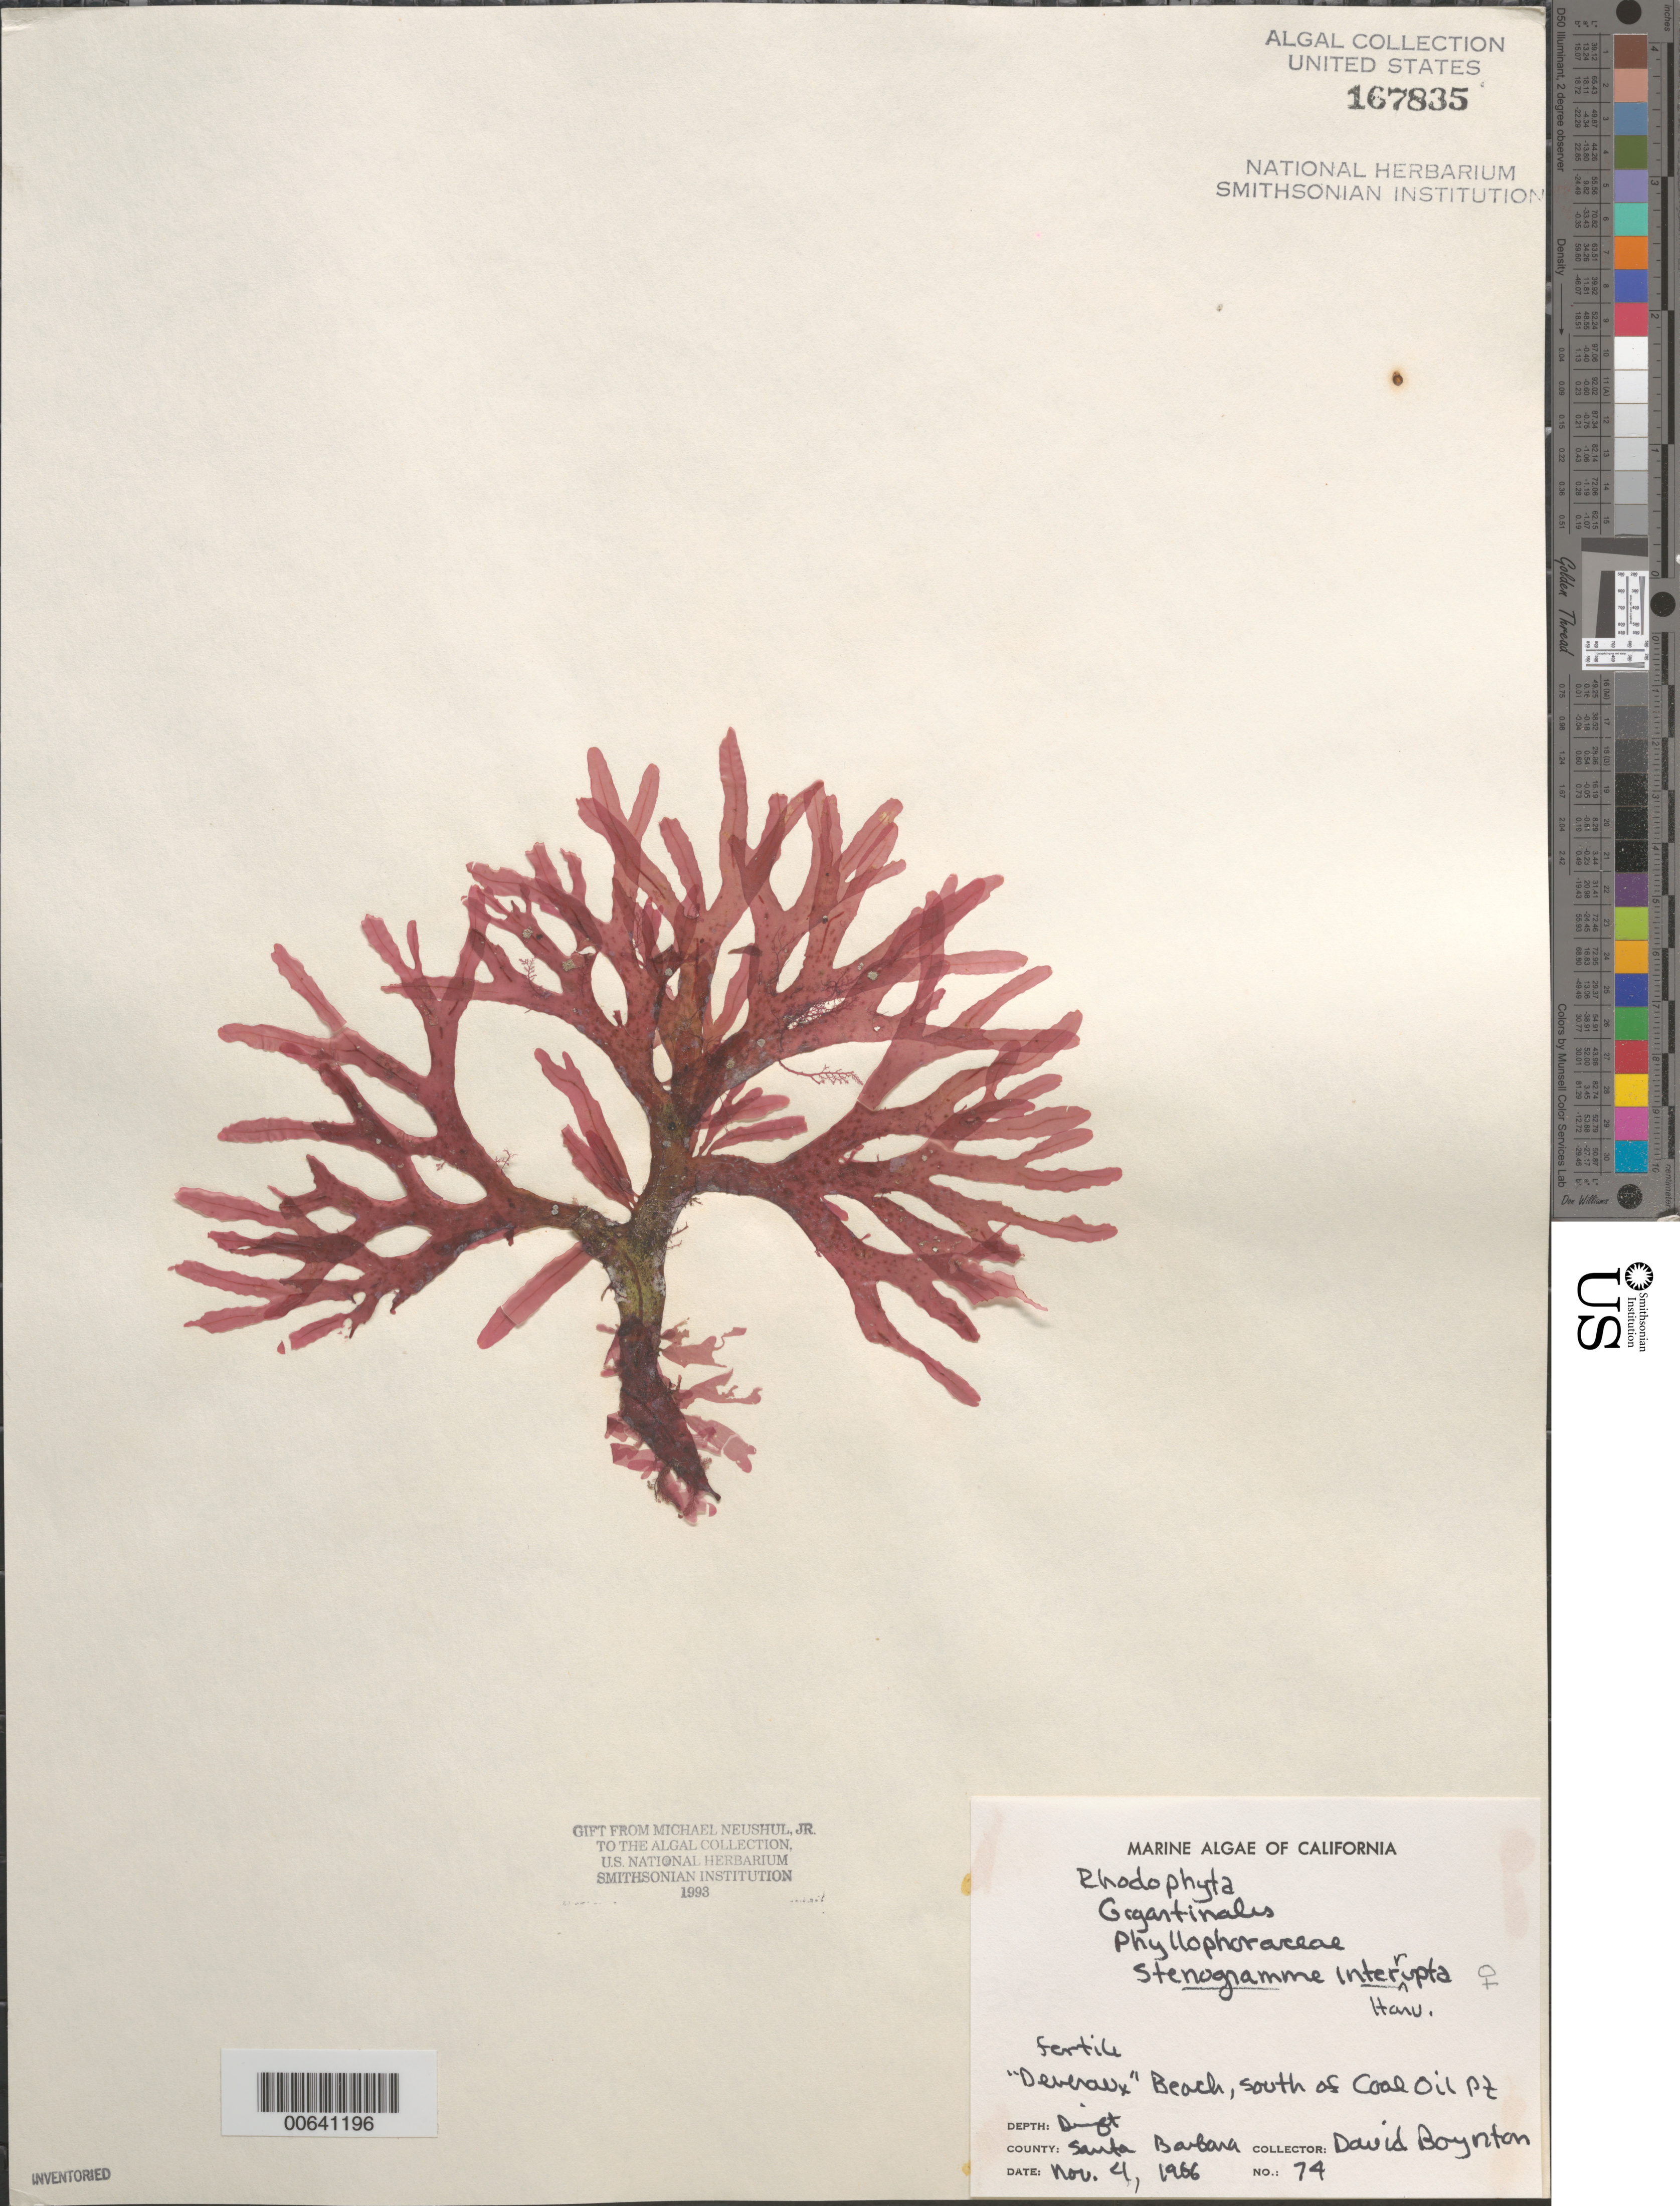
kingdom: Plantae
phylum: Rhodophyta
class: Florideophyceae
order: Gigartinales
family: Phyllophoraceae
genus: Stenogramma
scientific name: Stenogramma interruptum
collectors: D. Boynton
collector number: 74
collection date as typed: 04 Nov 1966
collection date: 1966-11-04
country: United States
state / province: California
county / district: Santa Barbara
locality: Deveraux Beach, south of Coal Oil Point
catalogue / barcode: US 167835